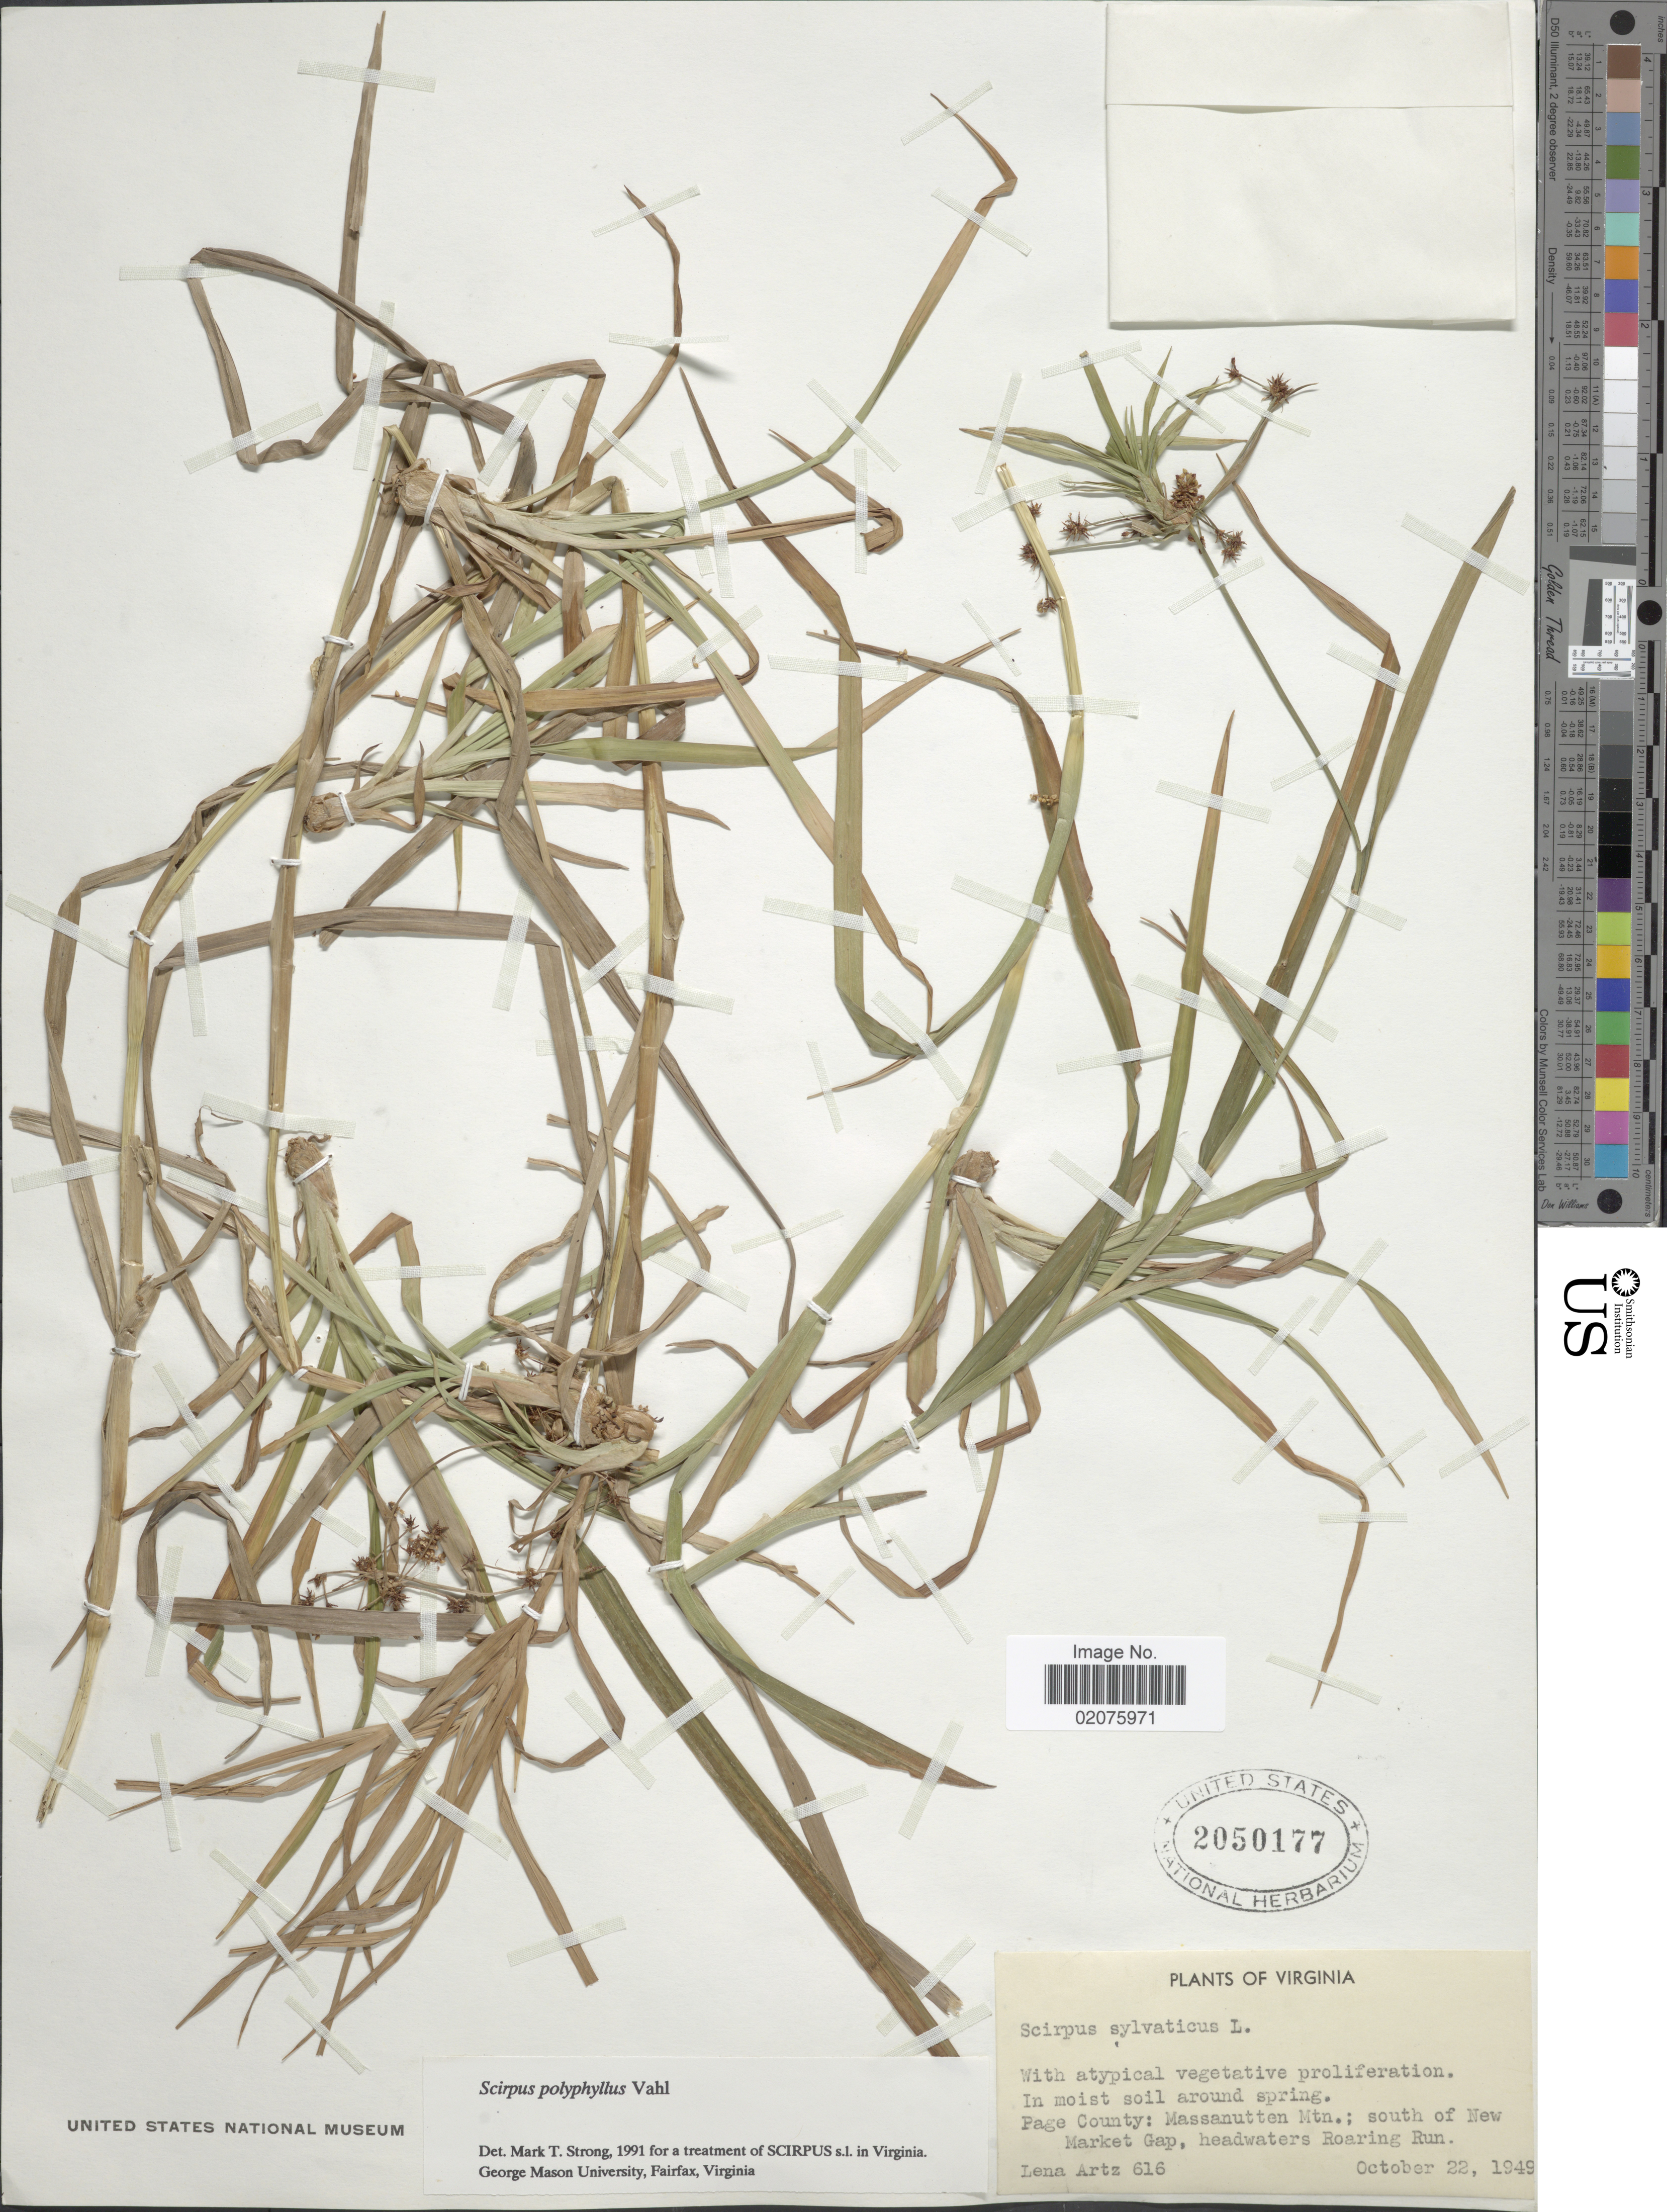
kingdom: Plantae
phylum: Tracheophyta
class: Liliopsida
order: Poales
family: Cyperaceae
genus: Scirpus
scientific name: Scirpus polyphyllus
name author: Vahl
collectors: L. Artz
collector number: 616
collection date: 1949-10-22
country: United States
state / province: Virginia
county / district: Page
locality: Massanutten Mtn.: south of New Market Gap, headwaters Roaring Run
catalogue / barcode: US 2050177